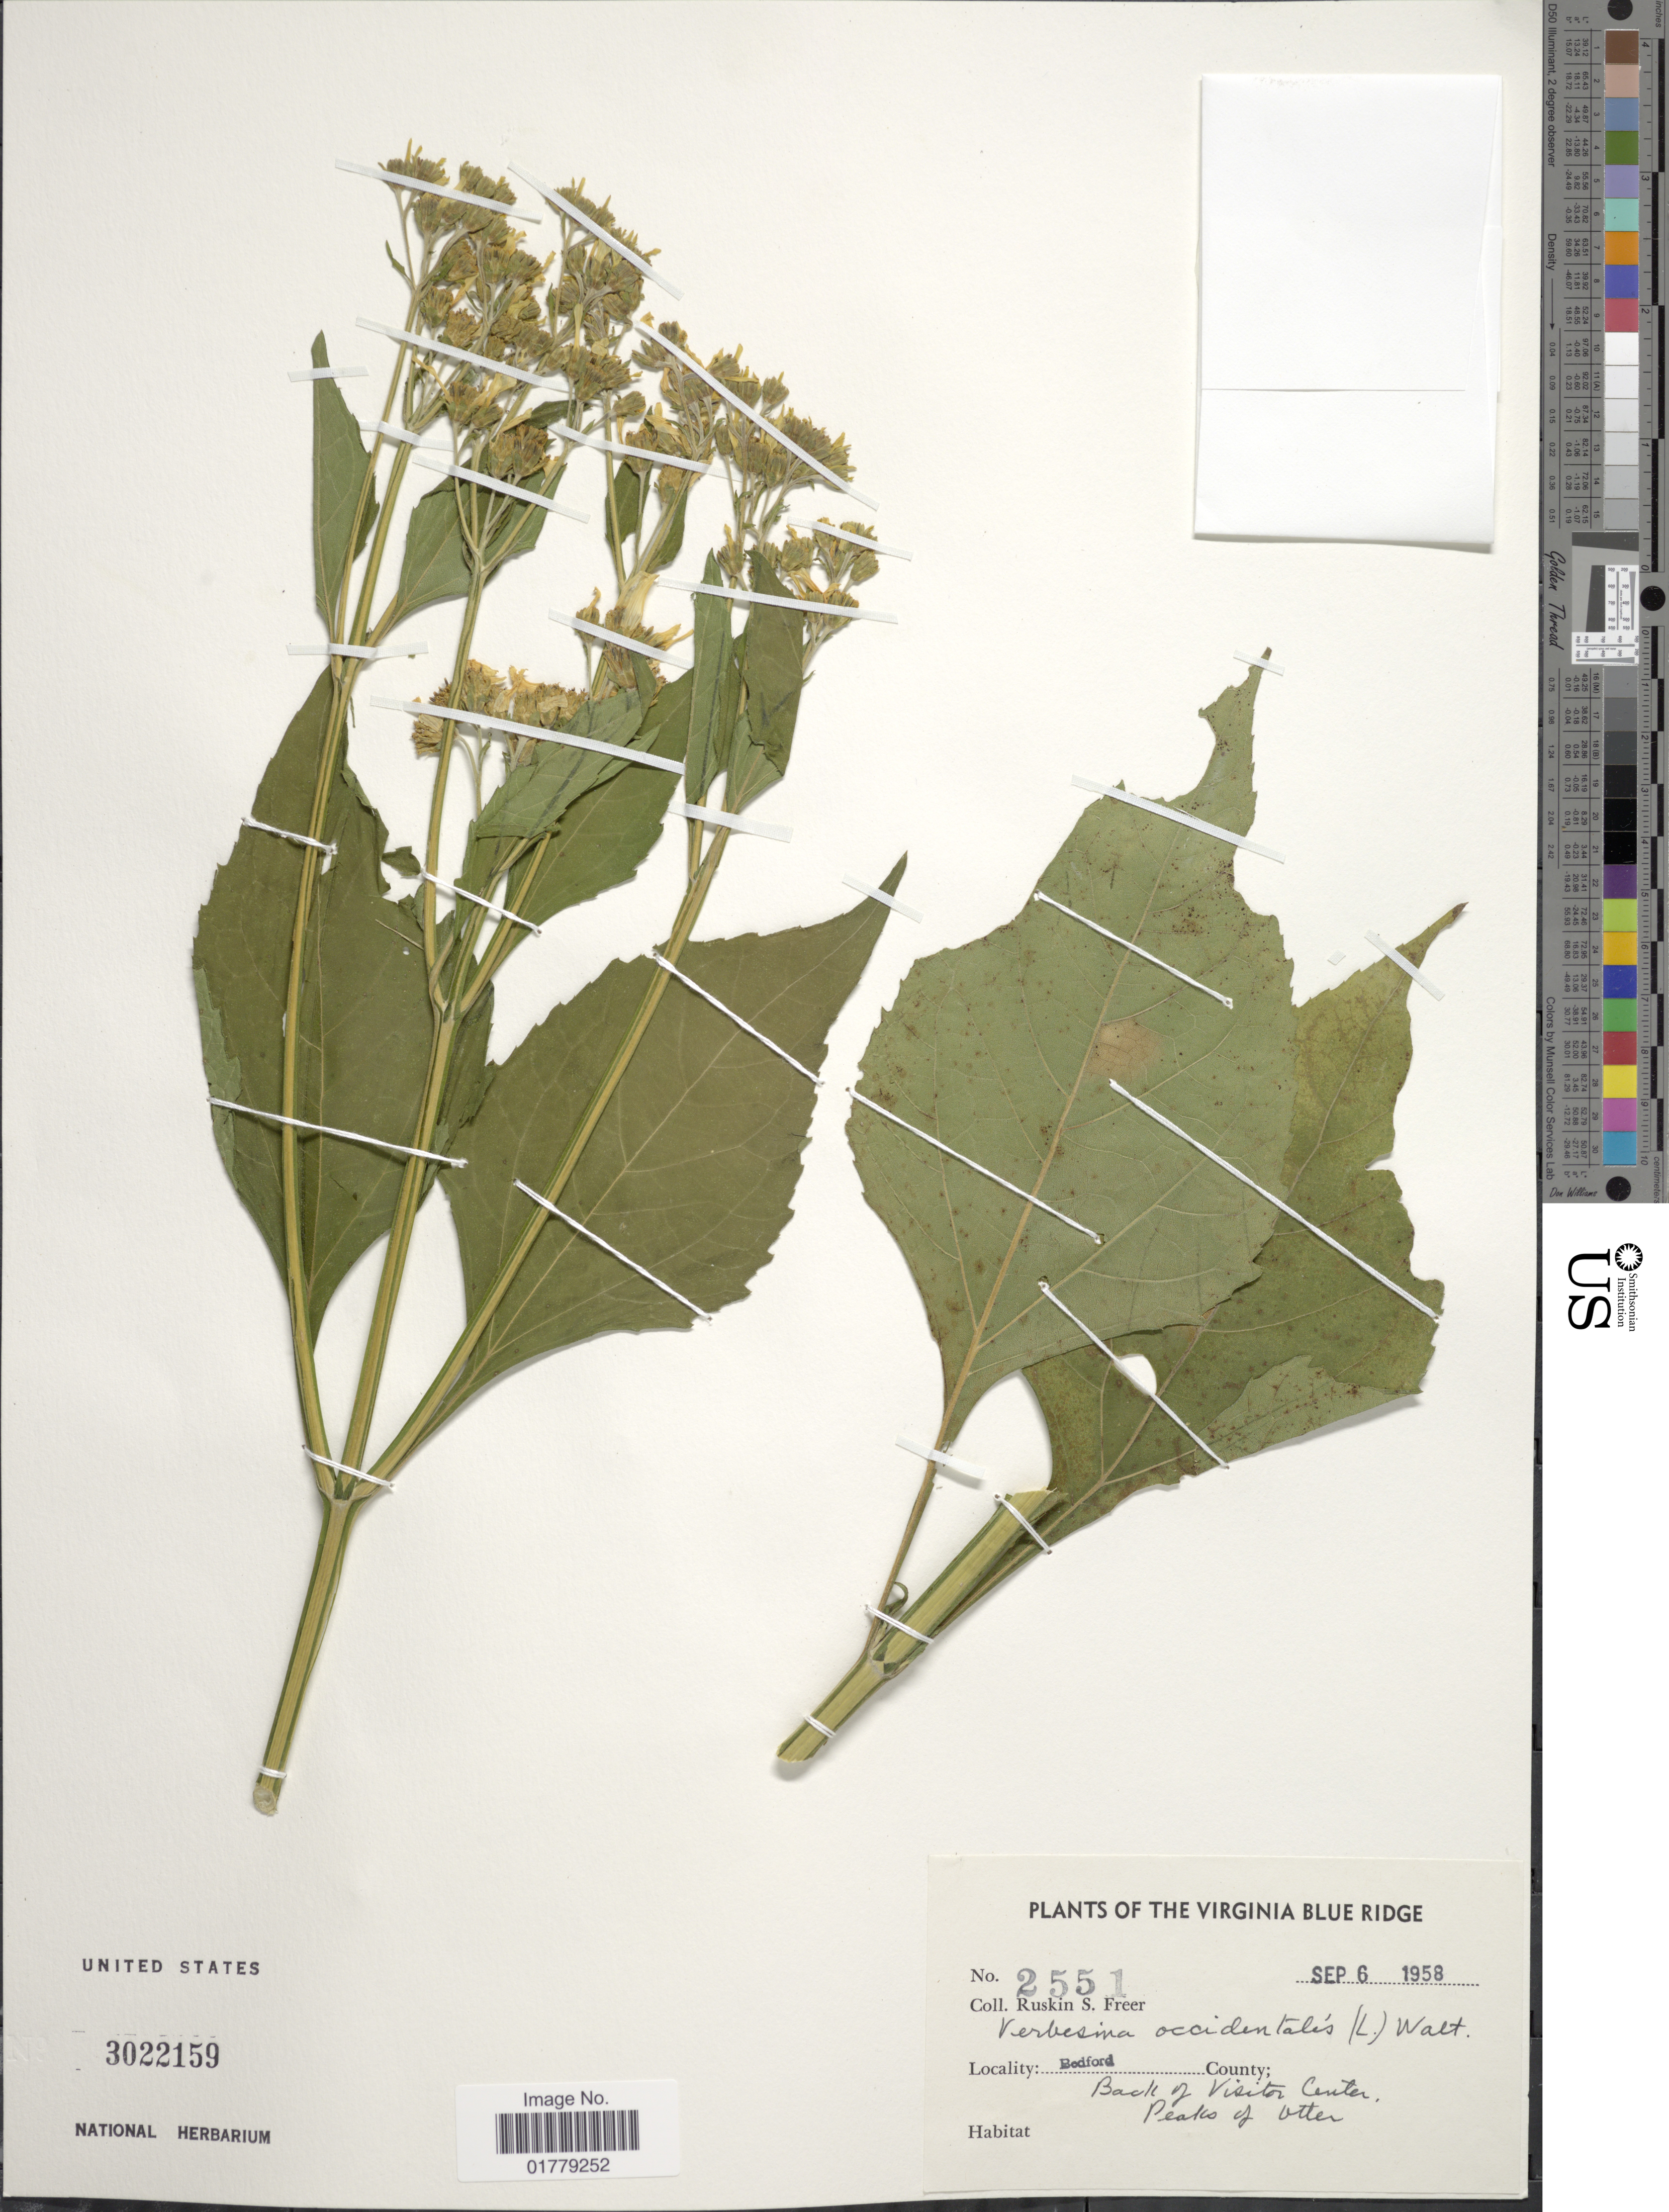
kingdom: Plantae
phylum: Tracheophyta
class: Magnoliopsida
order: Asterales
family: Asteraceae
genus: Verbesina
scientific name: Verbesina occidentalis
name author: (L.) Walter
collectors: R. Freer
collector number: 2551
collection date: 1958-09-06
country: United States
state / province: Virginia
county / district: Bedford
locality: Virginia Blue Ridge. Bedford County: Back of Visitor Center. Peaks of Otter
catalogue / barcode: US 3022159